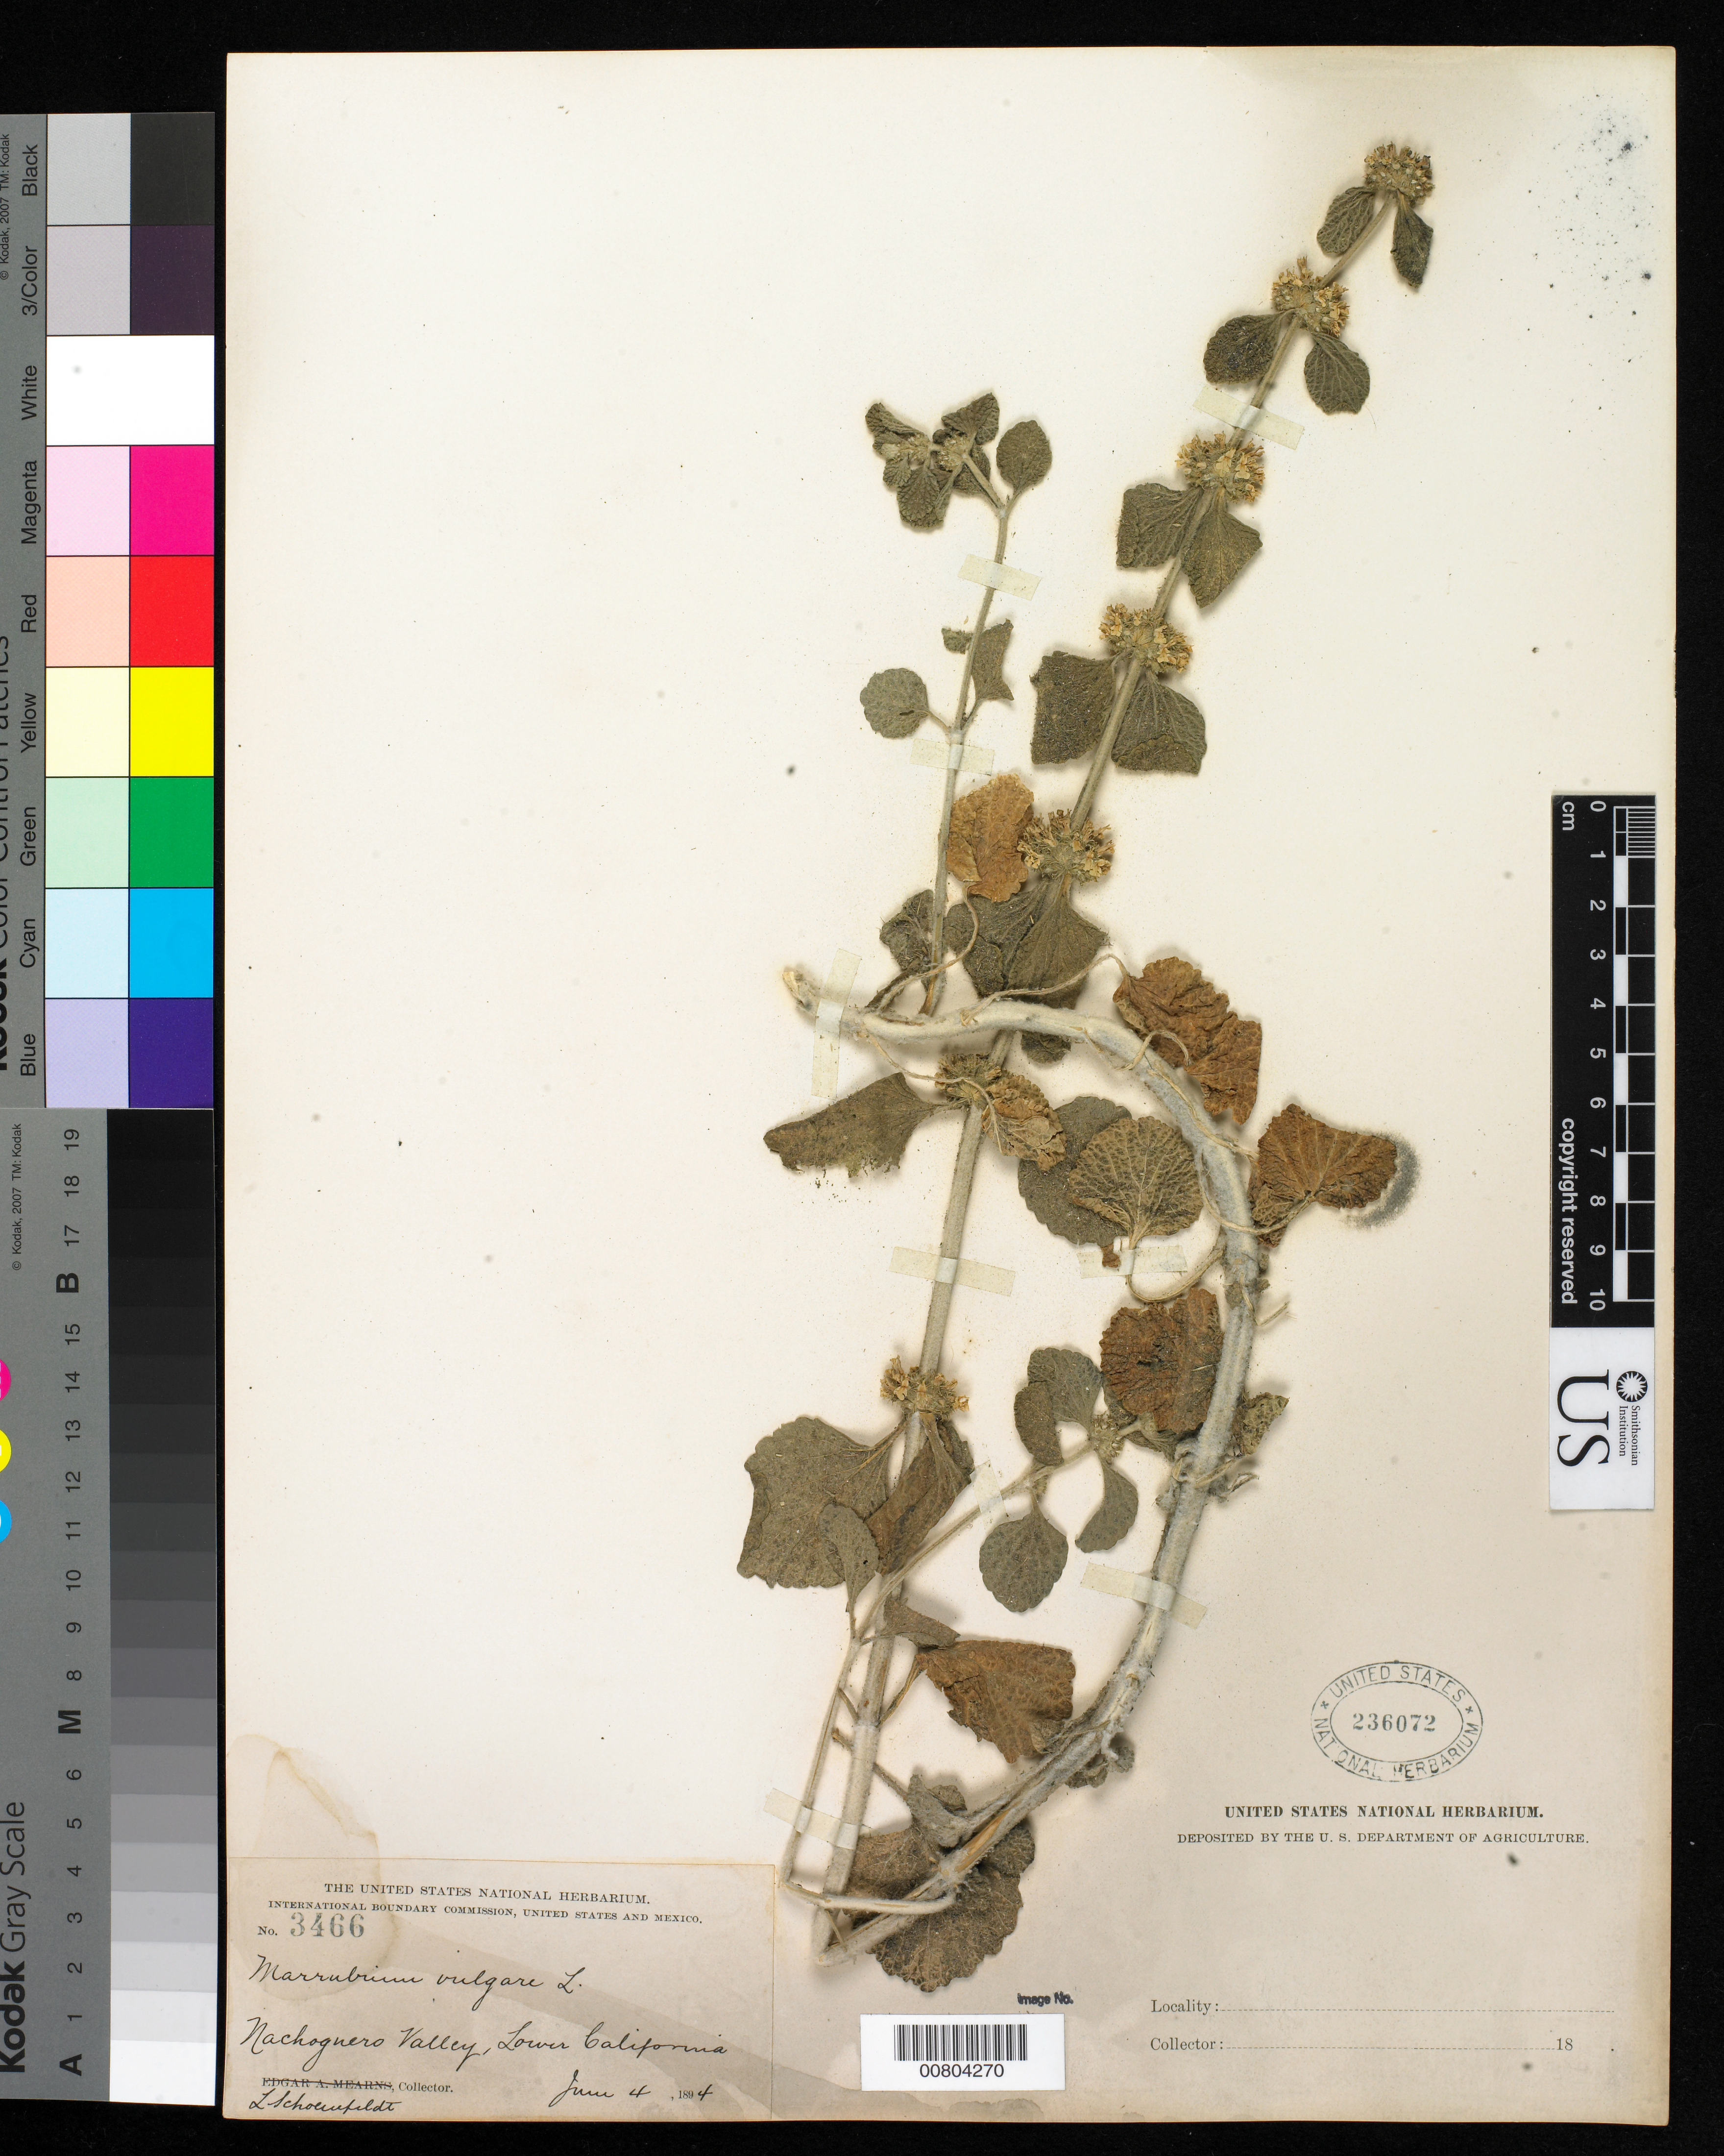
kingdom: Plantae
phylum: Tracheophyta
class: Magnoliopsida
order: Lamiales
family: Lamiaceae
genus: Marrubium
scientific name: Marrubium vulgare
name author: L.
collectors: L. Schoenfeldt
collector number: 3466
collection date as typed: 04 Jun 1894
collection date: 1894-06-04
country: Mexico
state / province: Baja California Norte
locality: Nachoguero Valley, Baja California.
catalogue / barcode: US 236072